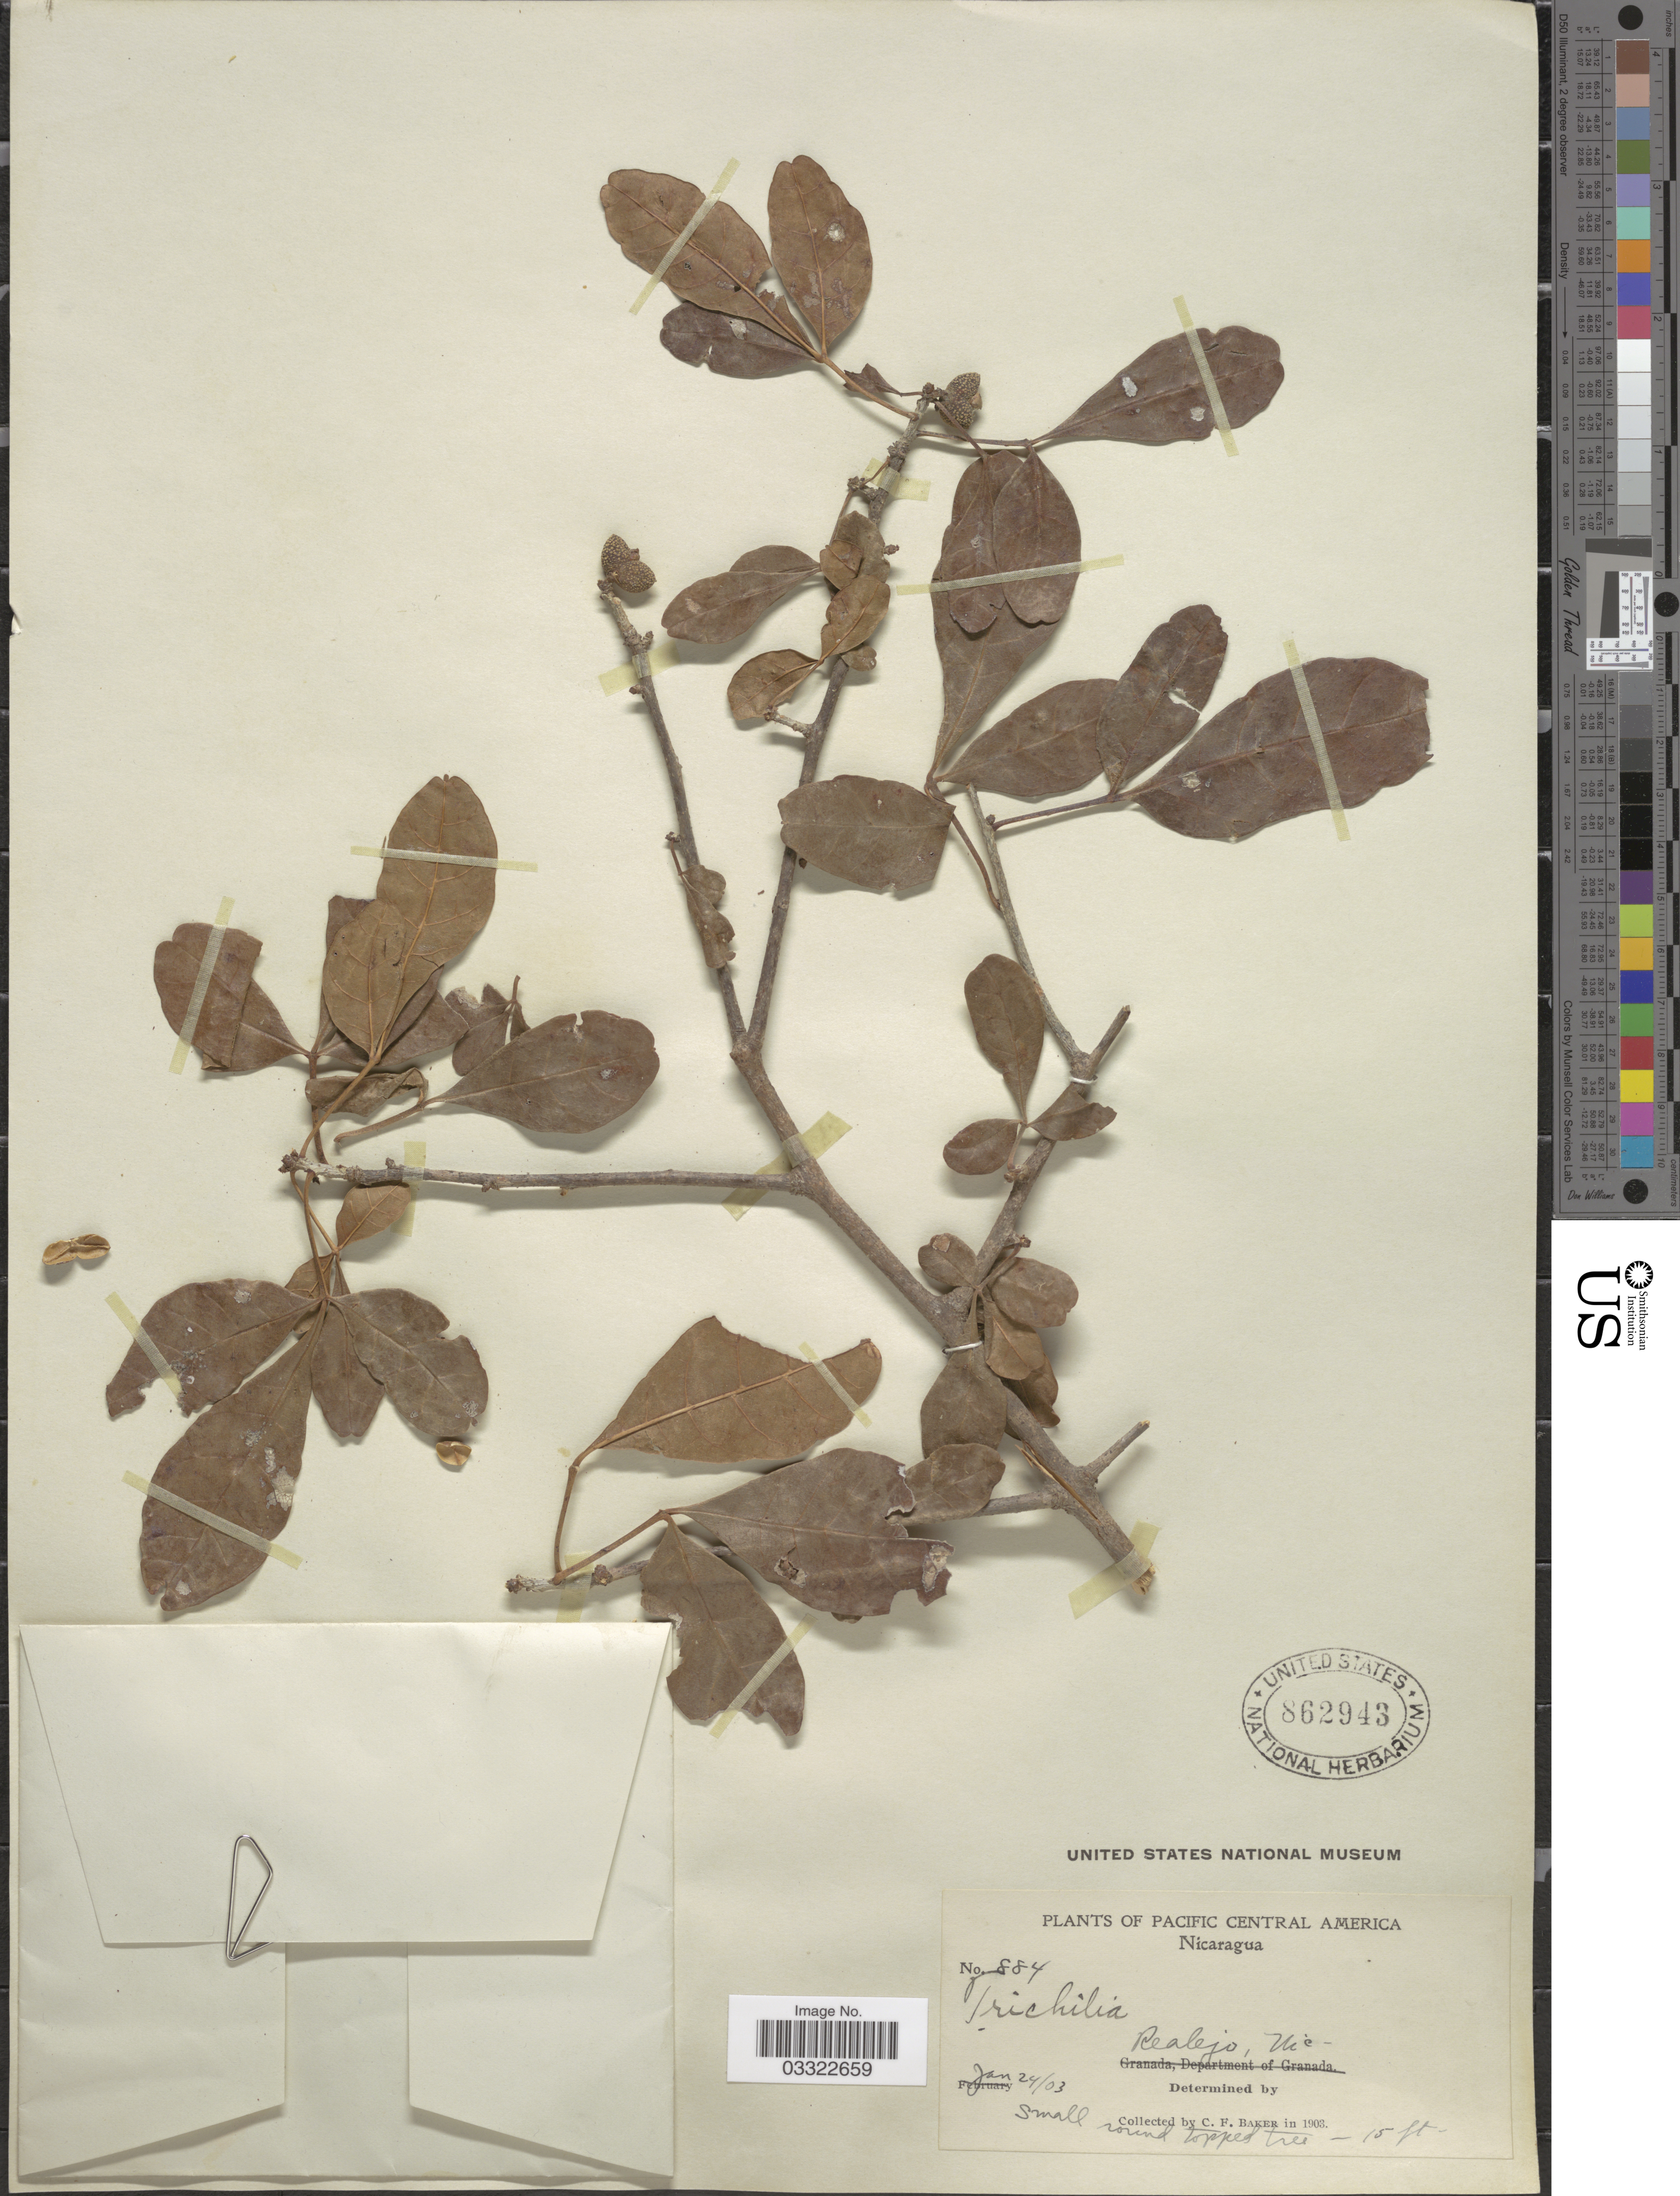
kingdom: Plantae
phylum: Tracheophyta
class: Magnoliopsida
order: Sapindales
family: Meliaceae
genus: Trichilia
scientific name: Trichilia parvifolia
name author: C. DC.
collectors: C. F. Baker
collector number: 884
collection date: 1903-01-24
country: Nicaragua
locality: Realejo, Nic.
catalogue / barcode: US 862943